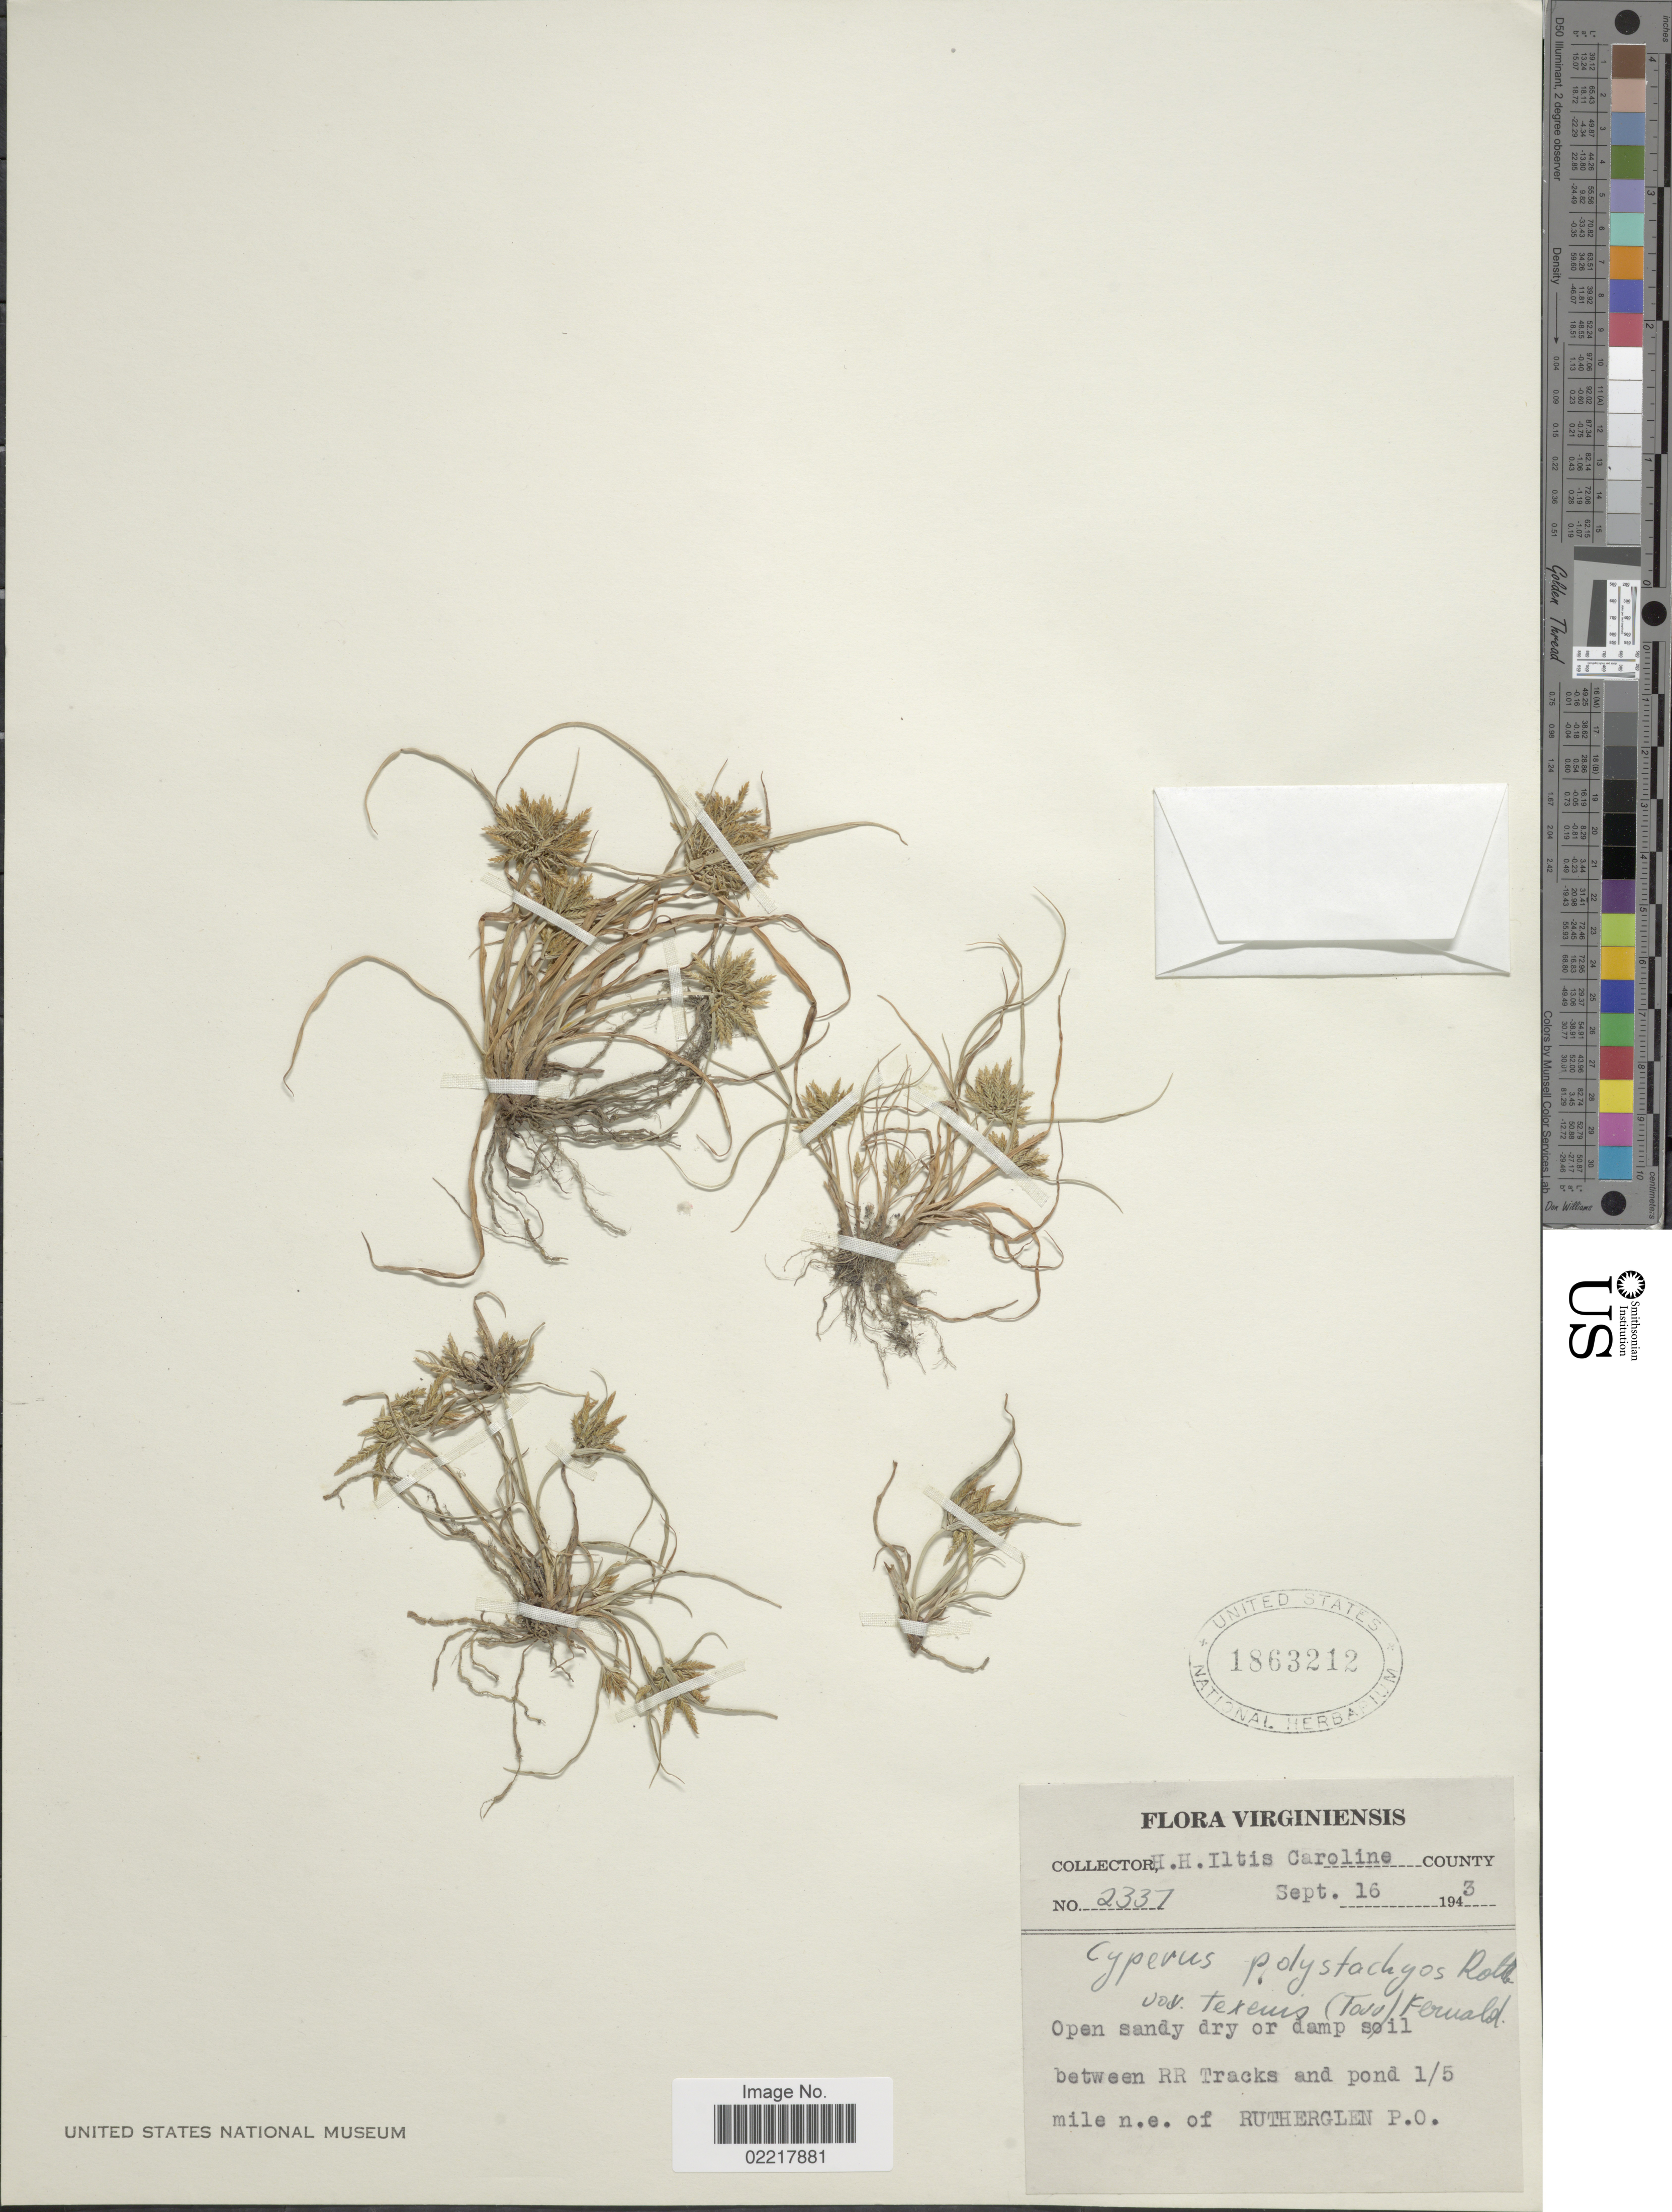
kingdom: Plantae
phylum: Tracheophyta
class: Liliopsida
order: Poales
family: Cyperaceae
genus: Cyperus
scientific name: Cyperus polystachyos var. texensis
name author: (Torr.) Fernald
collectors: H. H. Iltis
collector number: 2337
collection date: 1943-09-16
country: United States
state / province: Virginia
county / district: Caroline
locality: Virginiensis, Caroline County, Open sandy dry or damp soil between RR Tracks and pond 1/5 mile n.e. of Rutherglen P.O.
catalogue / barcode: US 1863212